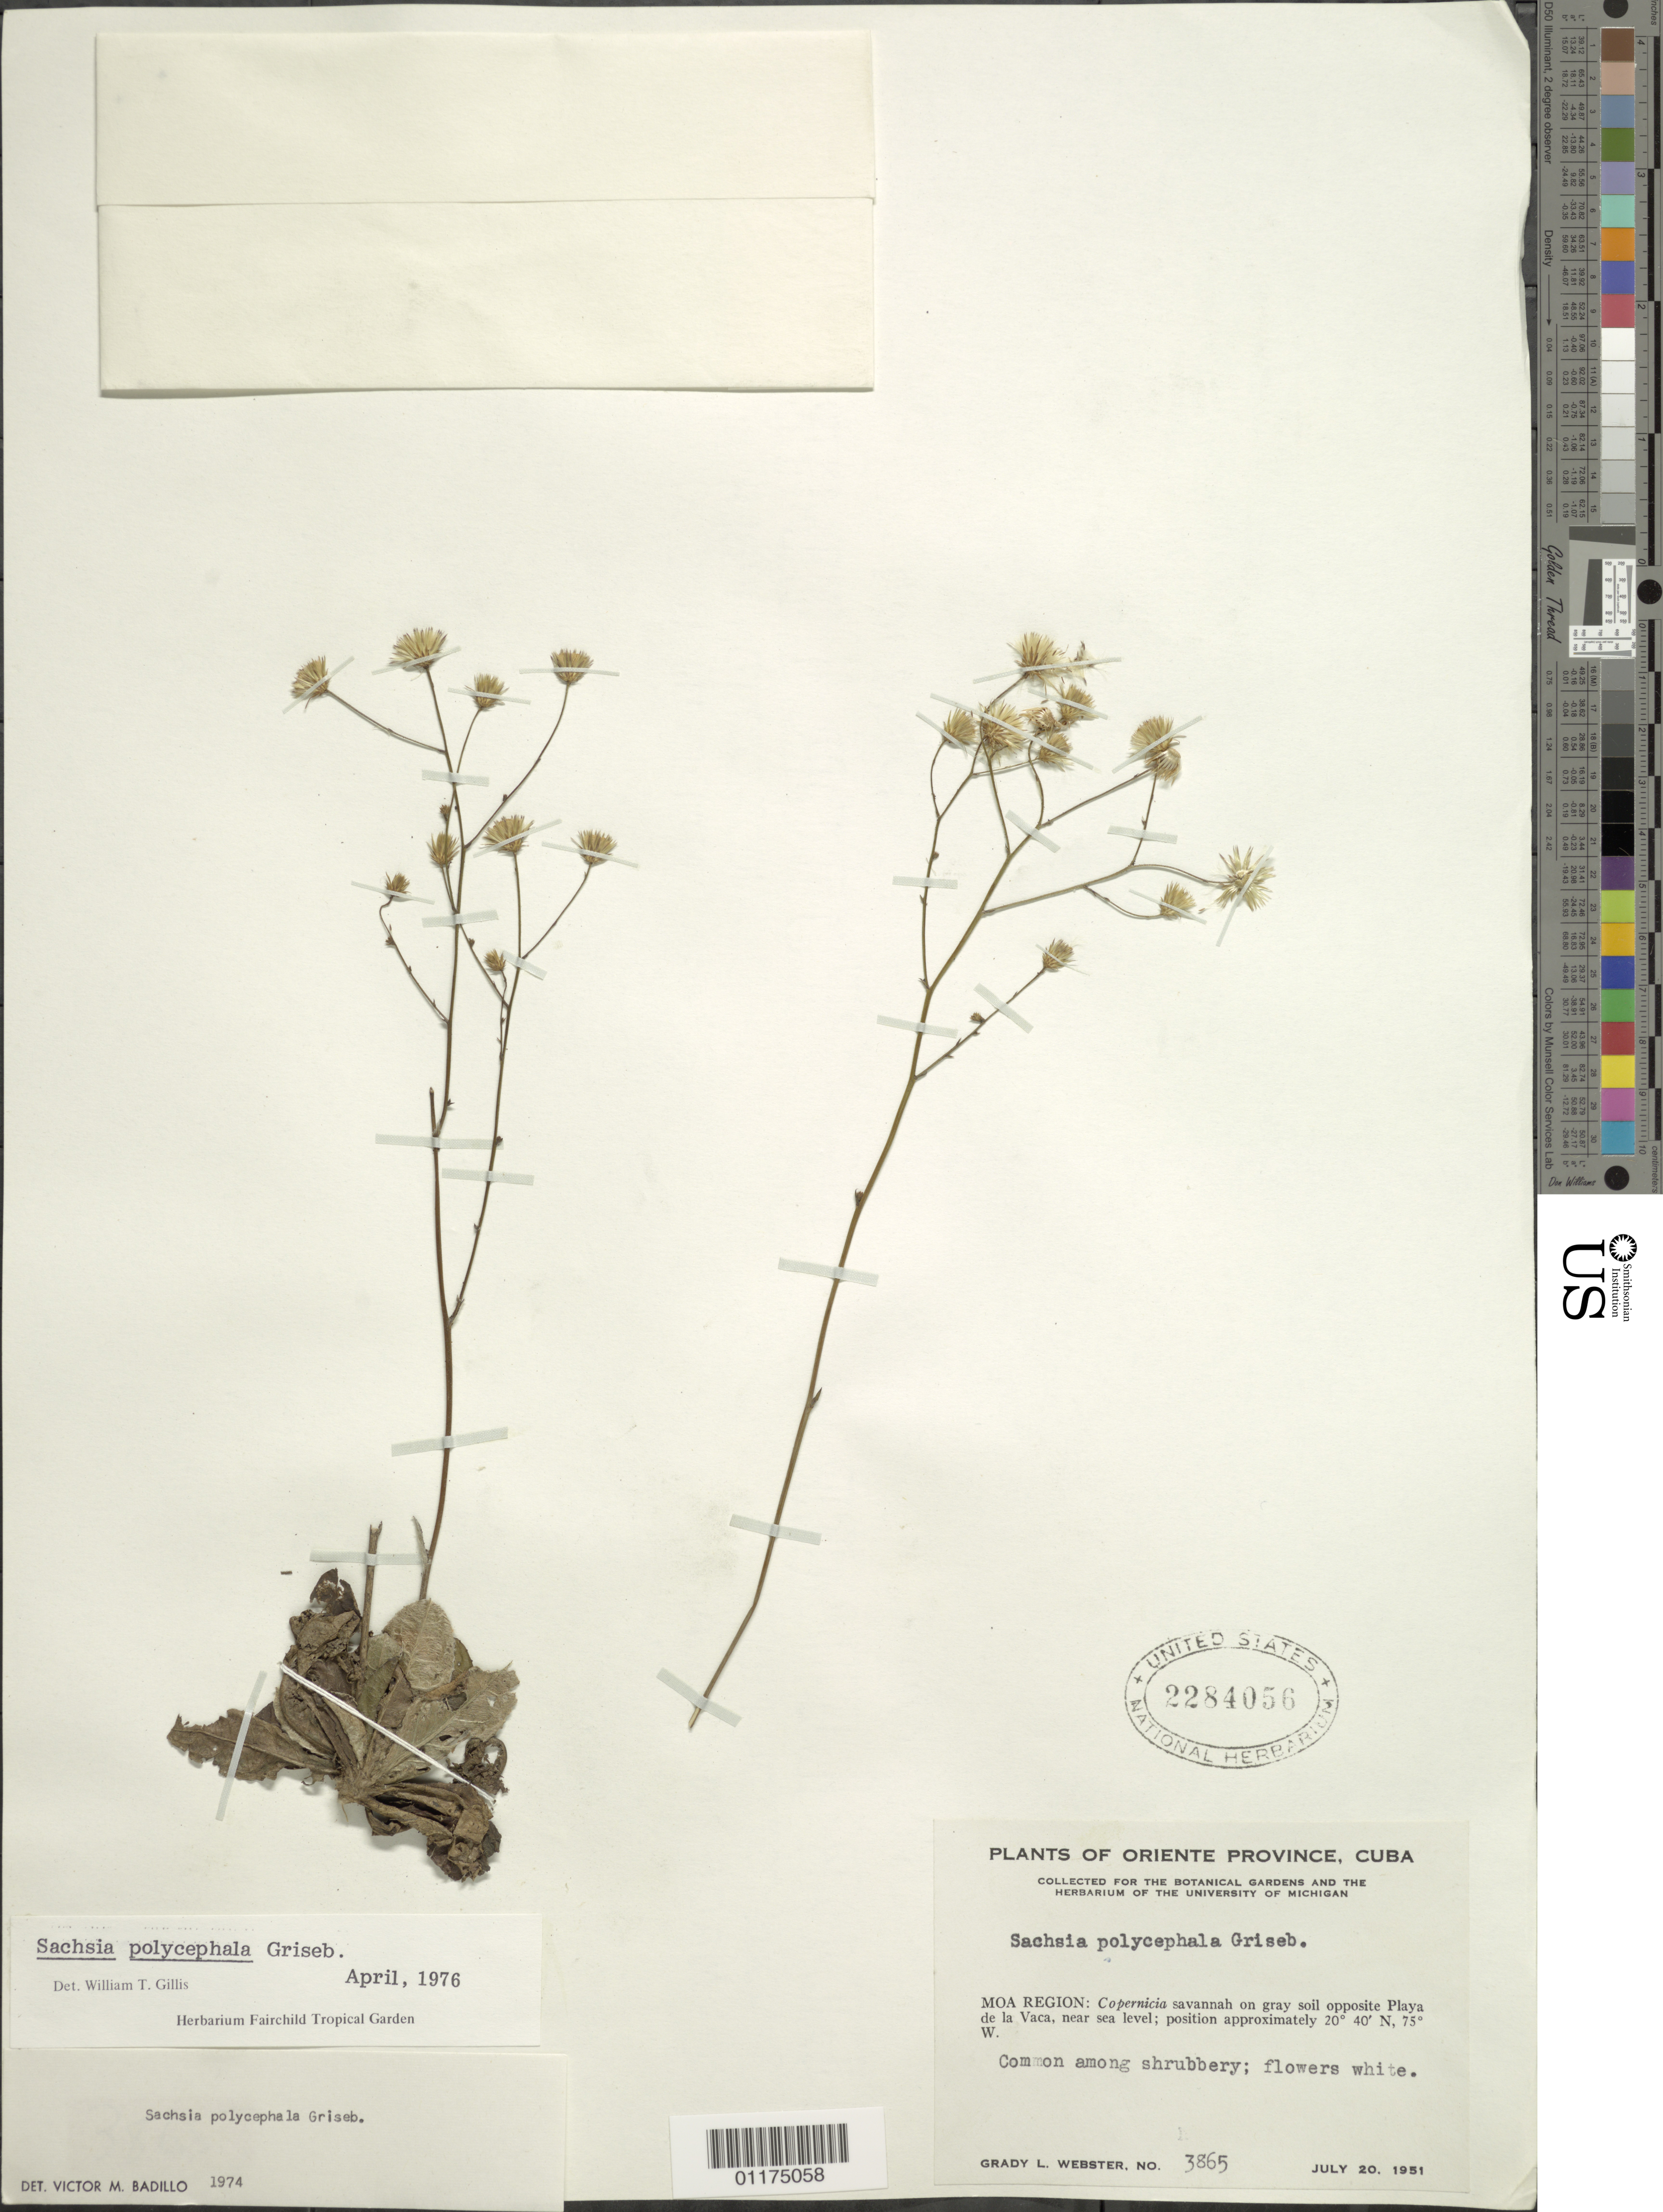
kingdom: Plantae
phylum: Tracheophyta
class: Magnoliopsida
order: Asterales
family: Asteraceae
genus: Sachsia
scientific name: Sachsia polycephala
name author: Griseb.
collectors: G. L. Webster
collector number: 3865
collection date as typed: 20 Jul 1951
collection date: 1951-07-20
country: Cuba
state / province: Oriente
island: Cuba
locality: Moa Region: Copernica savannah on gray soil opposite Playa de la Vaca,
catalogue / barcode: US 2284056